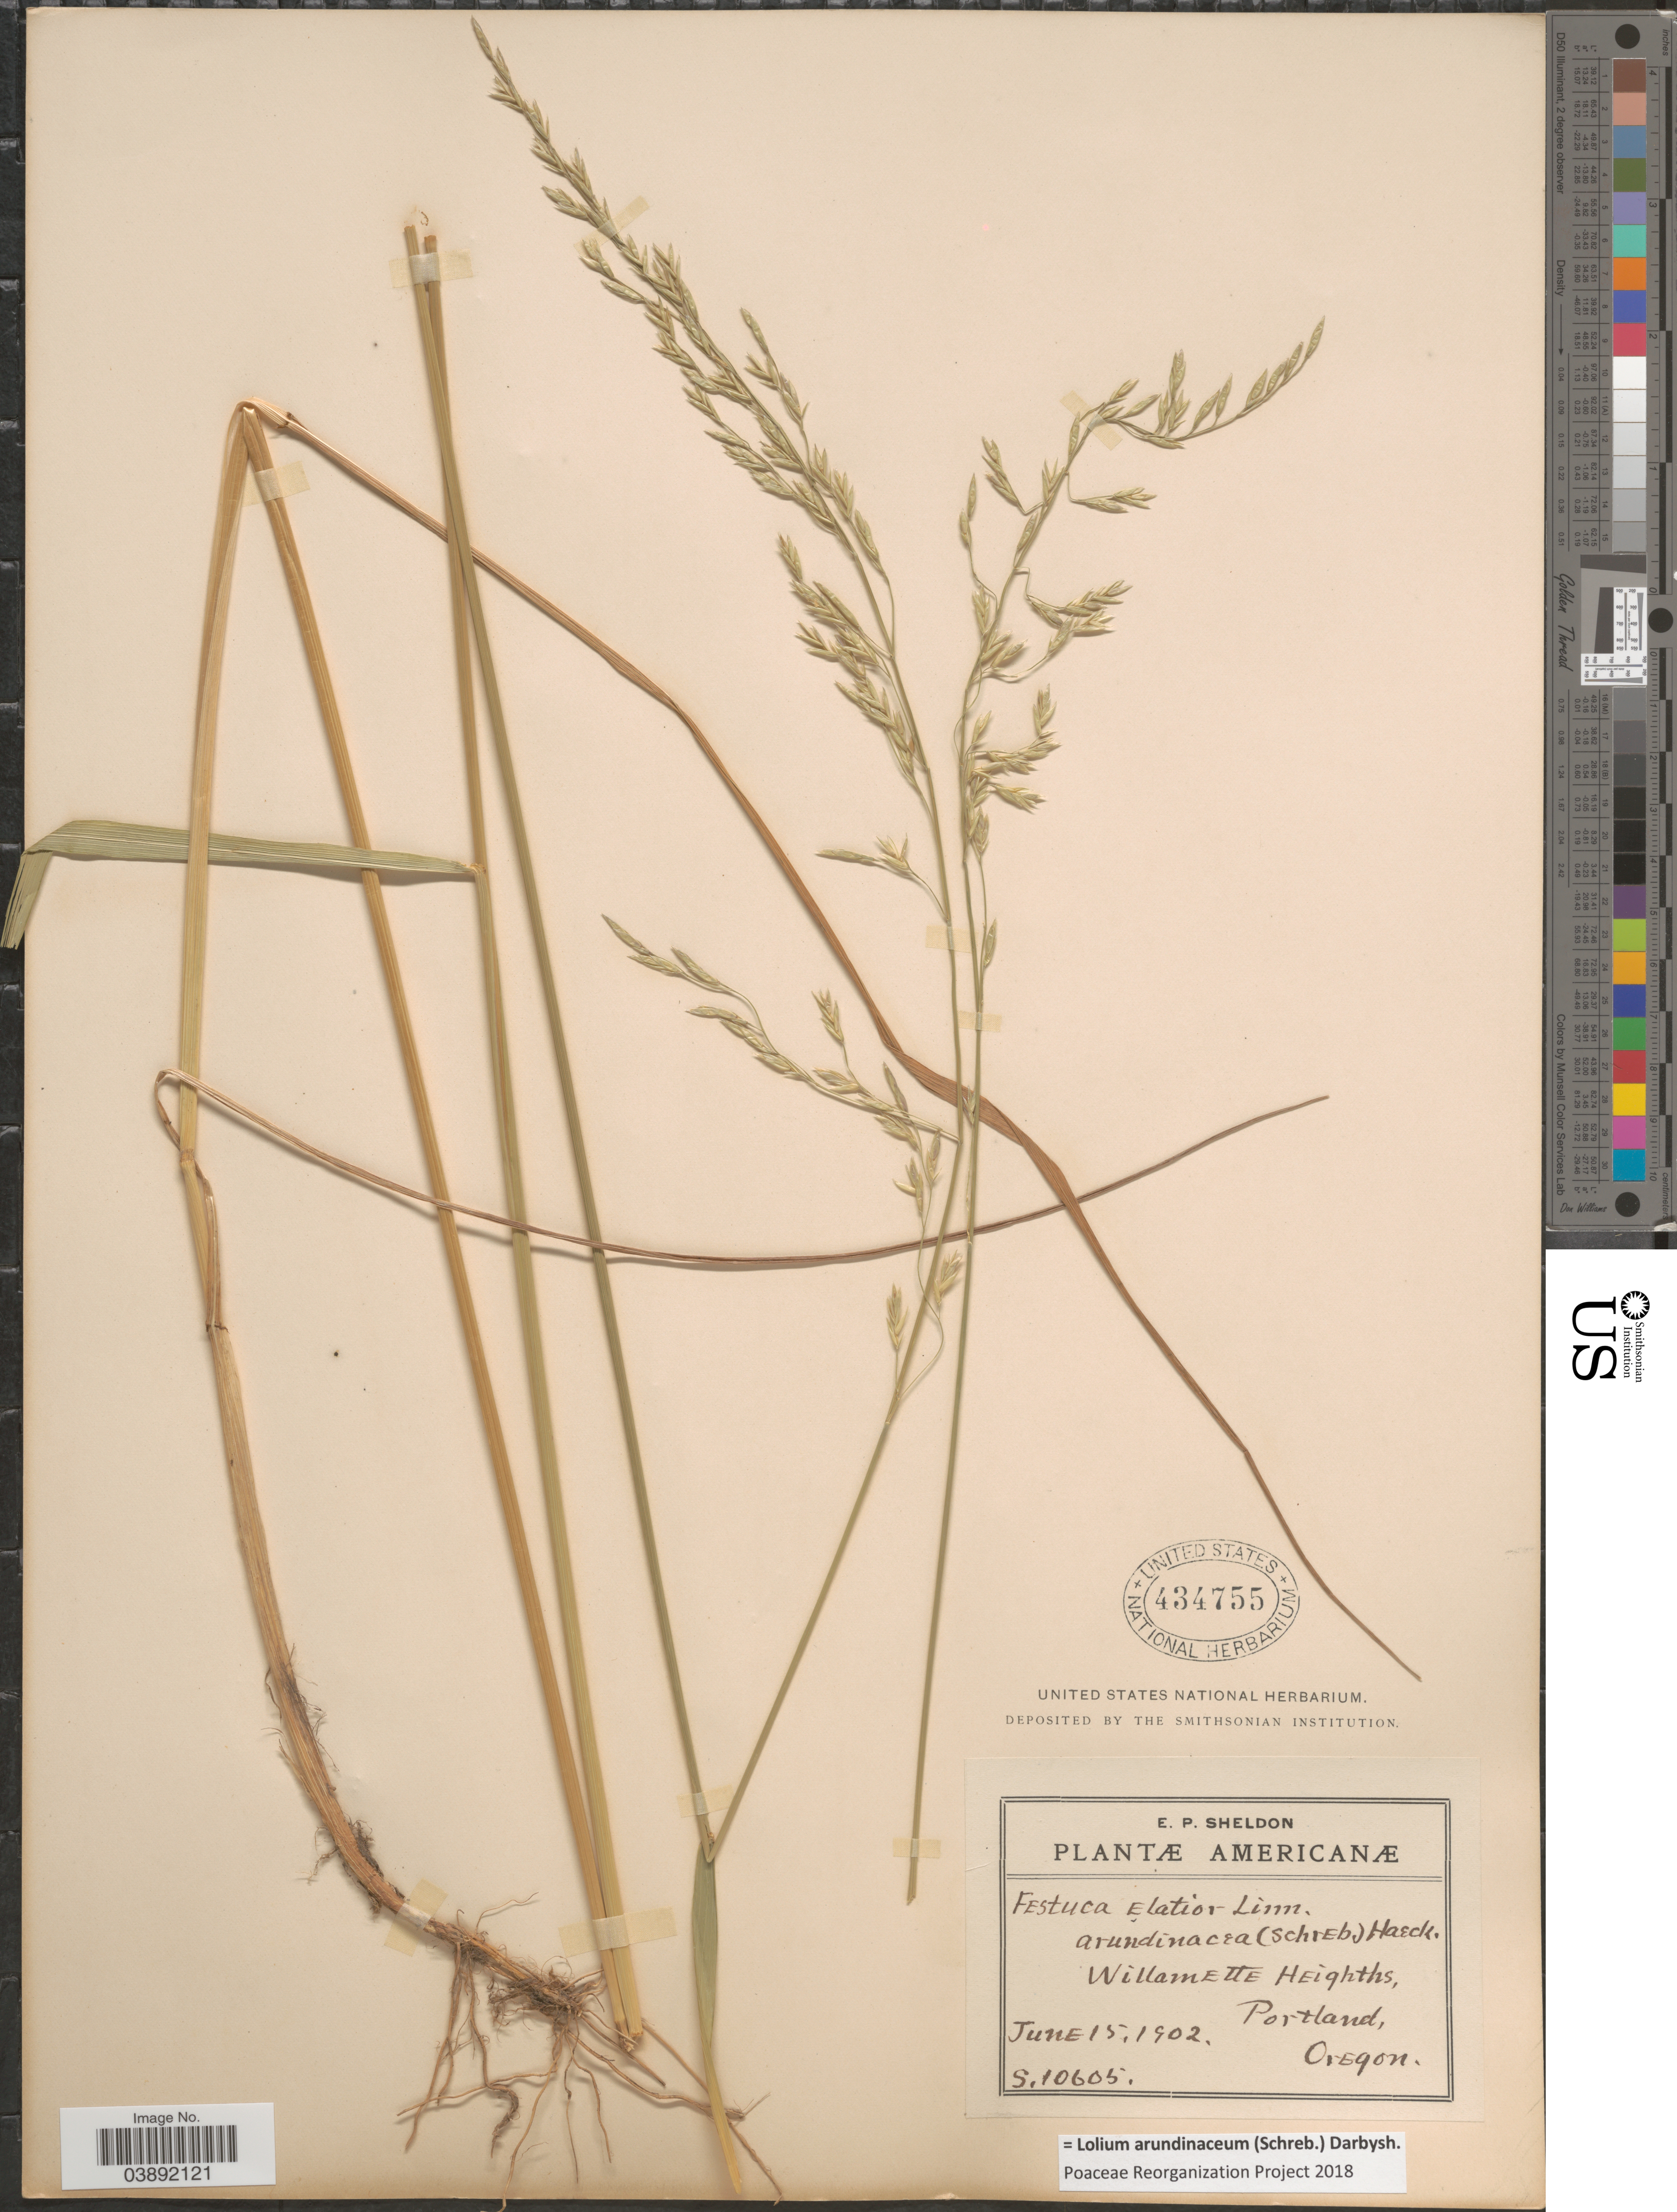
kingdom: Plantae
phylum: Tracheophyta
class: Liliopsida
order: Poales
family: Poaceae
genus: Lolium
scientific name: Lolium arundinaceum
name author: (Schreb.) Darbysh.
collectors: E. P. Sheldon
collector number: S10605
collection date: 1902-06-15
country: United States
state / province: Oregon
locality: Americanæ. Willamette Heighths, Portland.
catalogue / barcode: US 434755